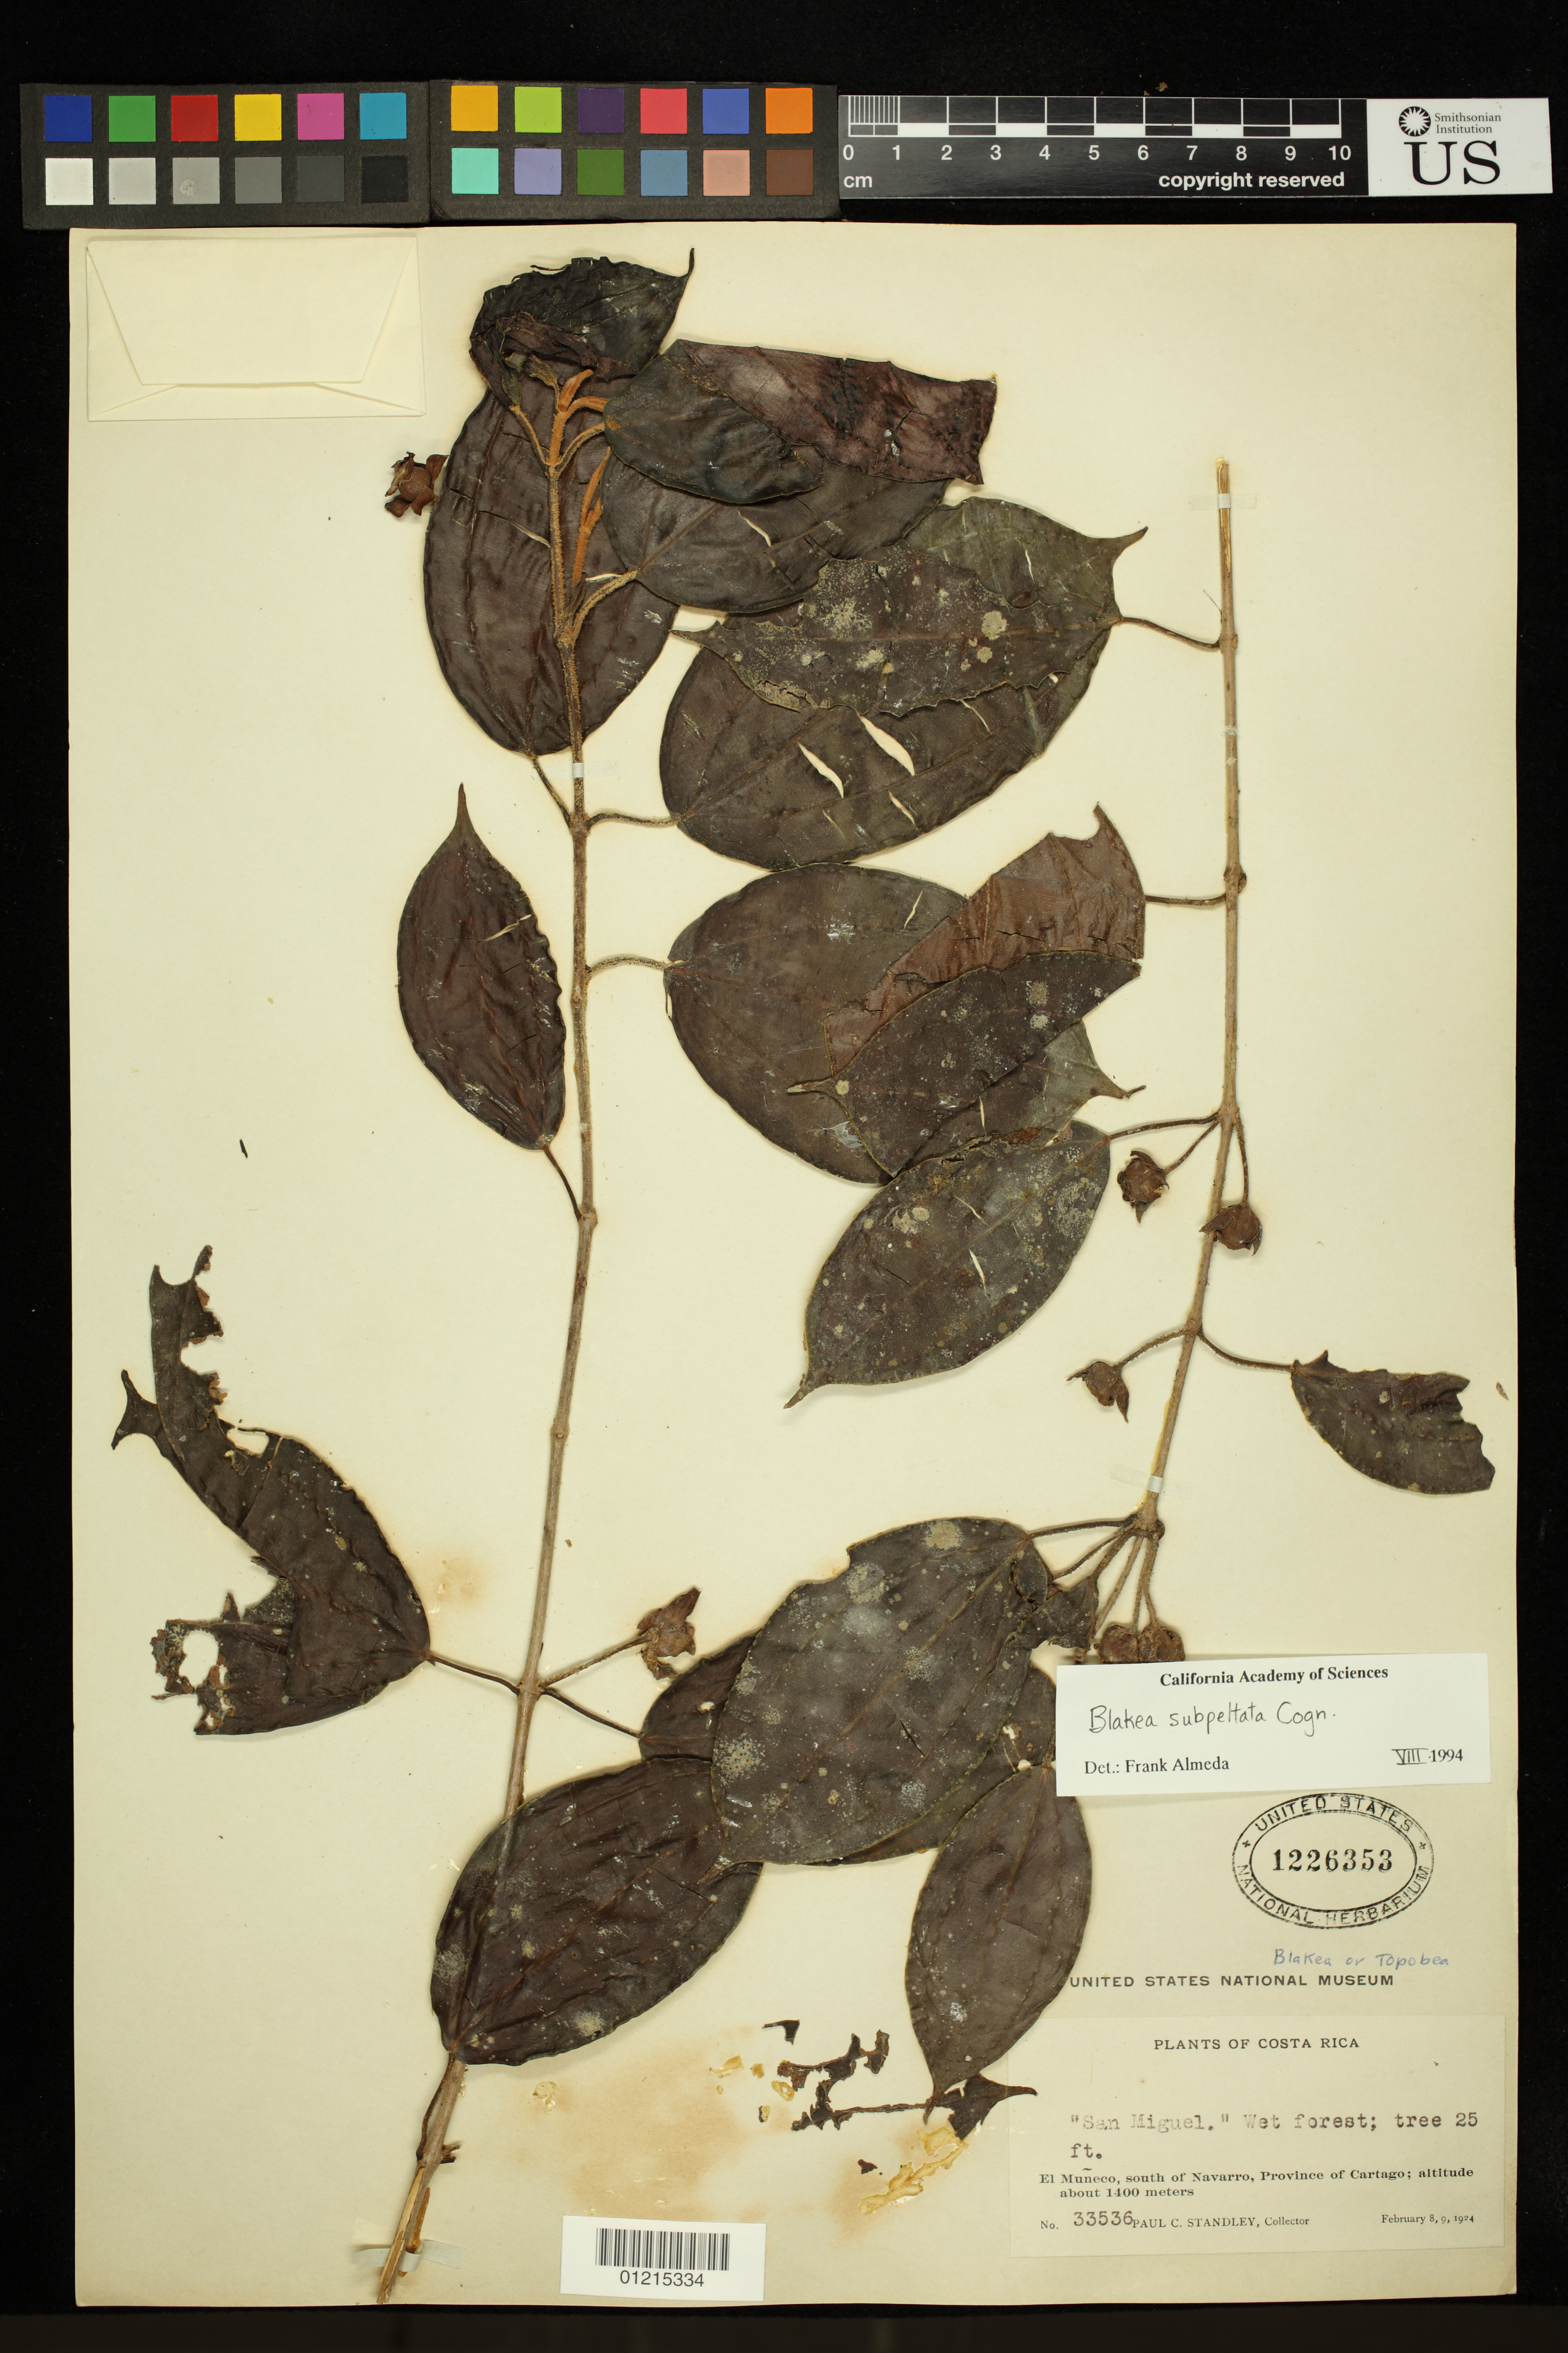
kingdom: Plantae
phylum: Tracheophyta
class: Magnoliopsida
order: Myrtales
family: Melastomataceae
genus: Blakea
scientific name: Blakea subpetata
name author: Cogn.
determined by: Almeda, F.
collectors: P. C. Standley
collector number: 33536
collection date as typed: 08 Feb 1924 and 09 Feb 1924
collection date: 1924-02-08,1924-02-09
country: Costa Rica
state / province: Cartago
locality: El Muneco, S of Navaro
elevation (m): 1400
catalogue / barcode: US 1226353